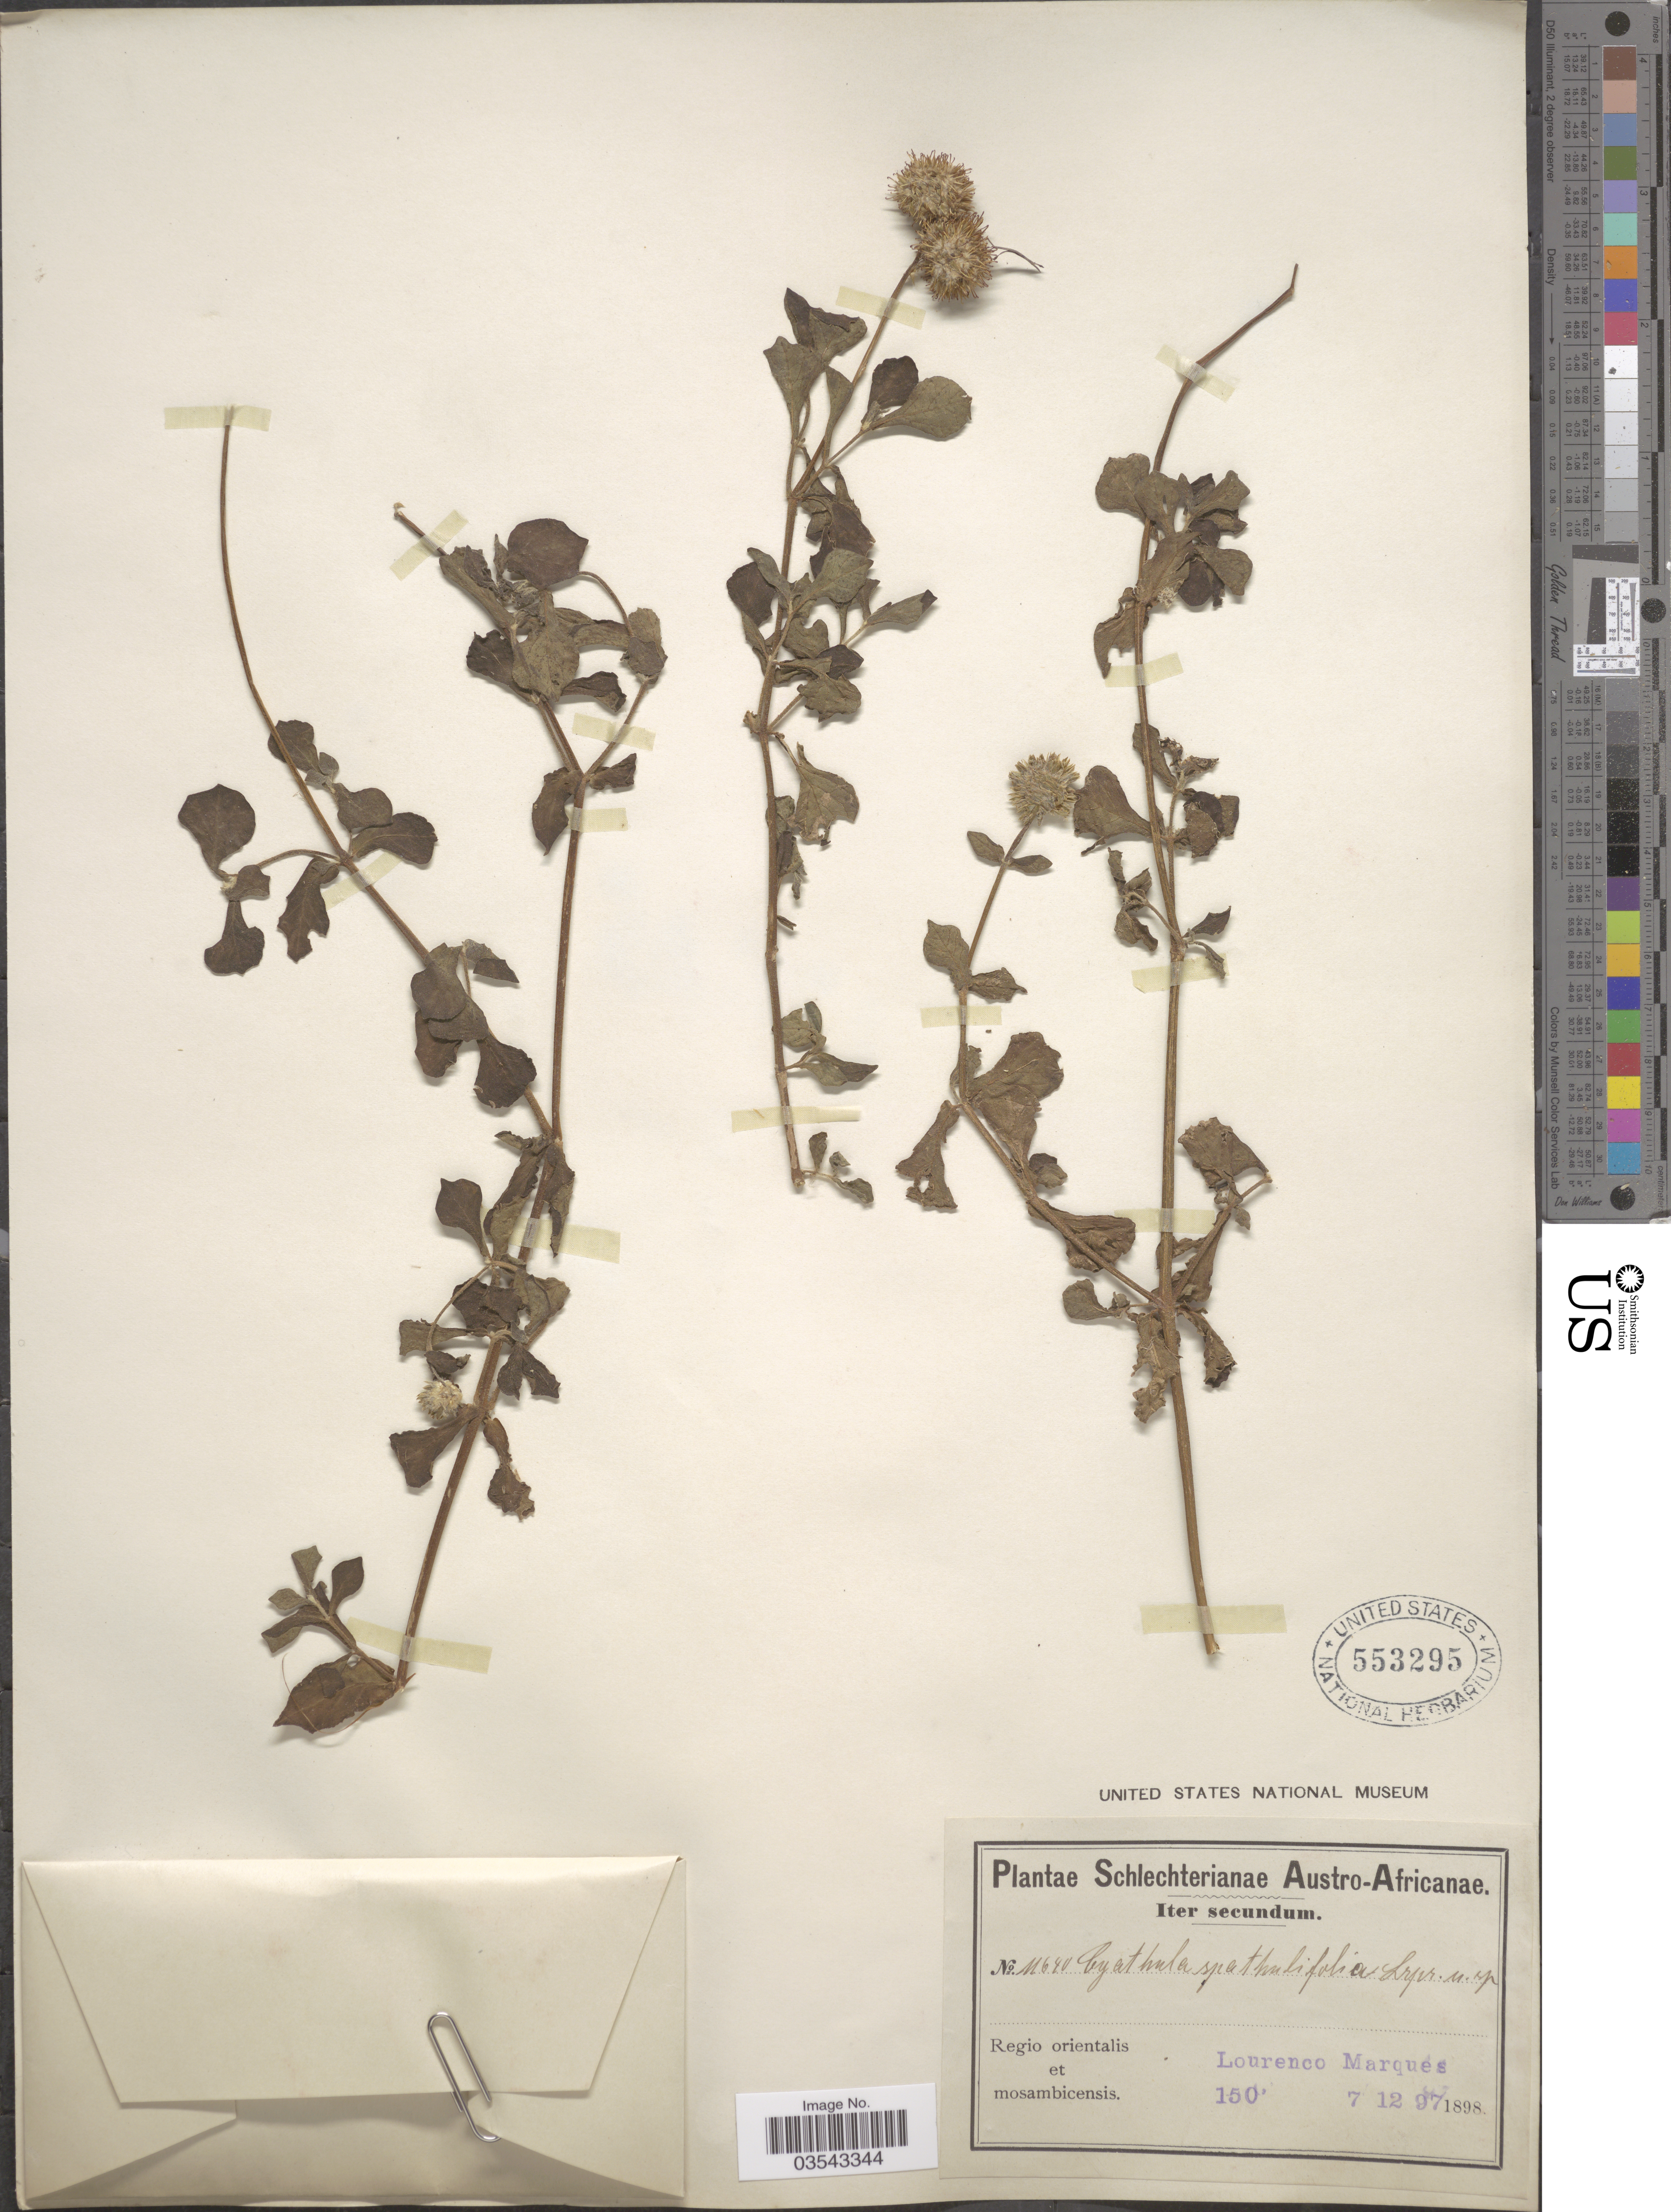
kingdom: Plantae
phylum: Tracheophyta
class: Magnoliopsida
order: Caryophyllales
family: Amaranthaceae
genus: Cyathula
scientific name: Cyathula spathulifolia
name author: Lopr.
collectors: Schlechter, --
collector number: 11640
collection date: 1897-12-07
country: Mozambique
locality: Austro-Africanae. Regio orientalis et mosambicensis Lourenco Marques.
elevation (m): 46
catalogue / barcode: US 553295